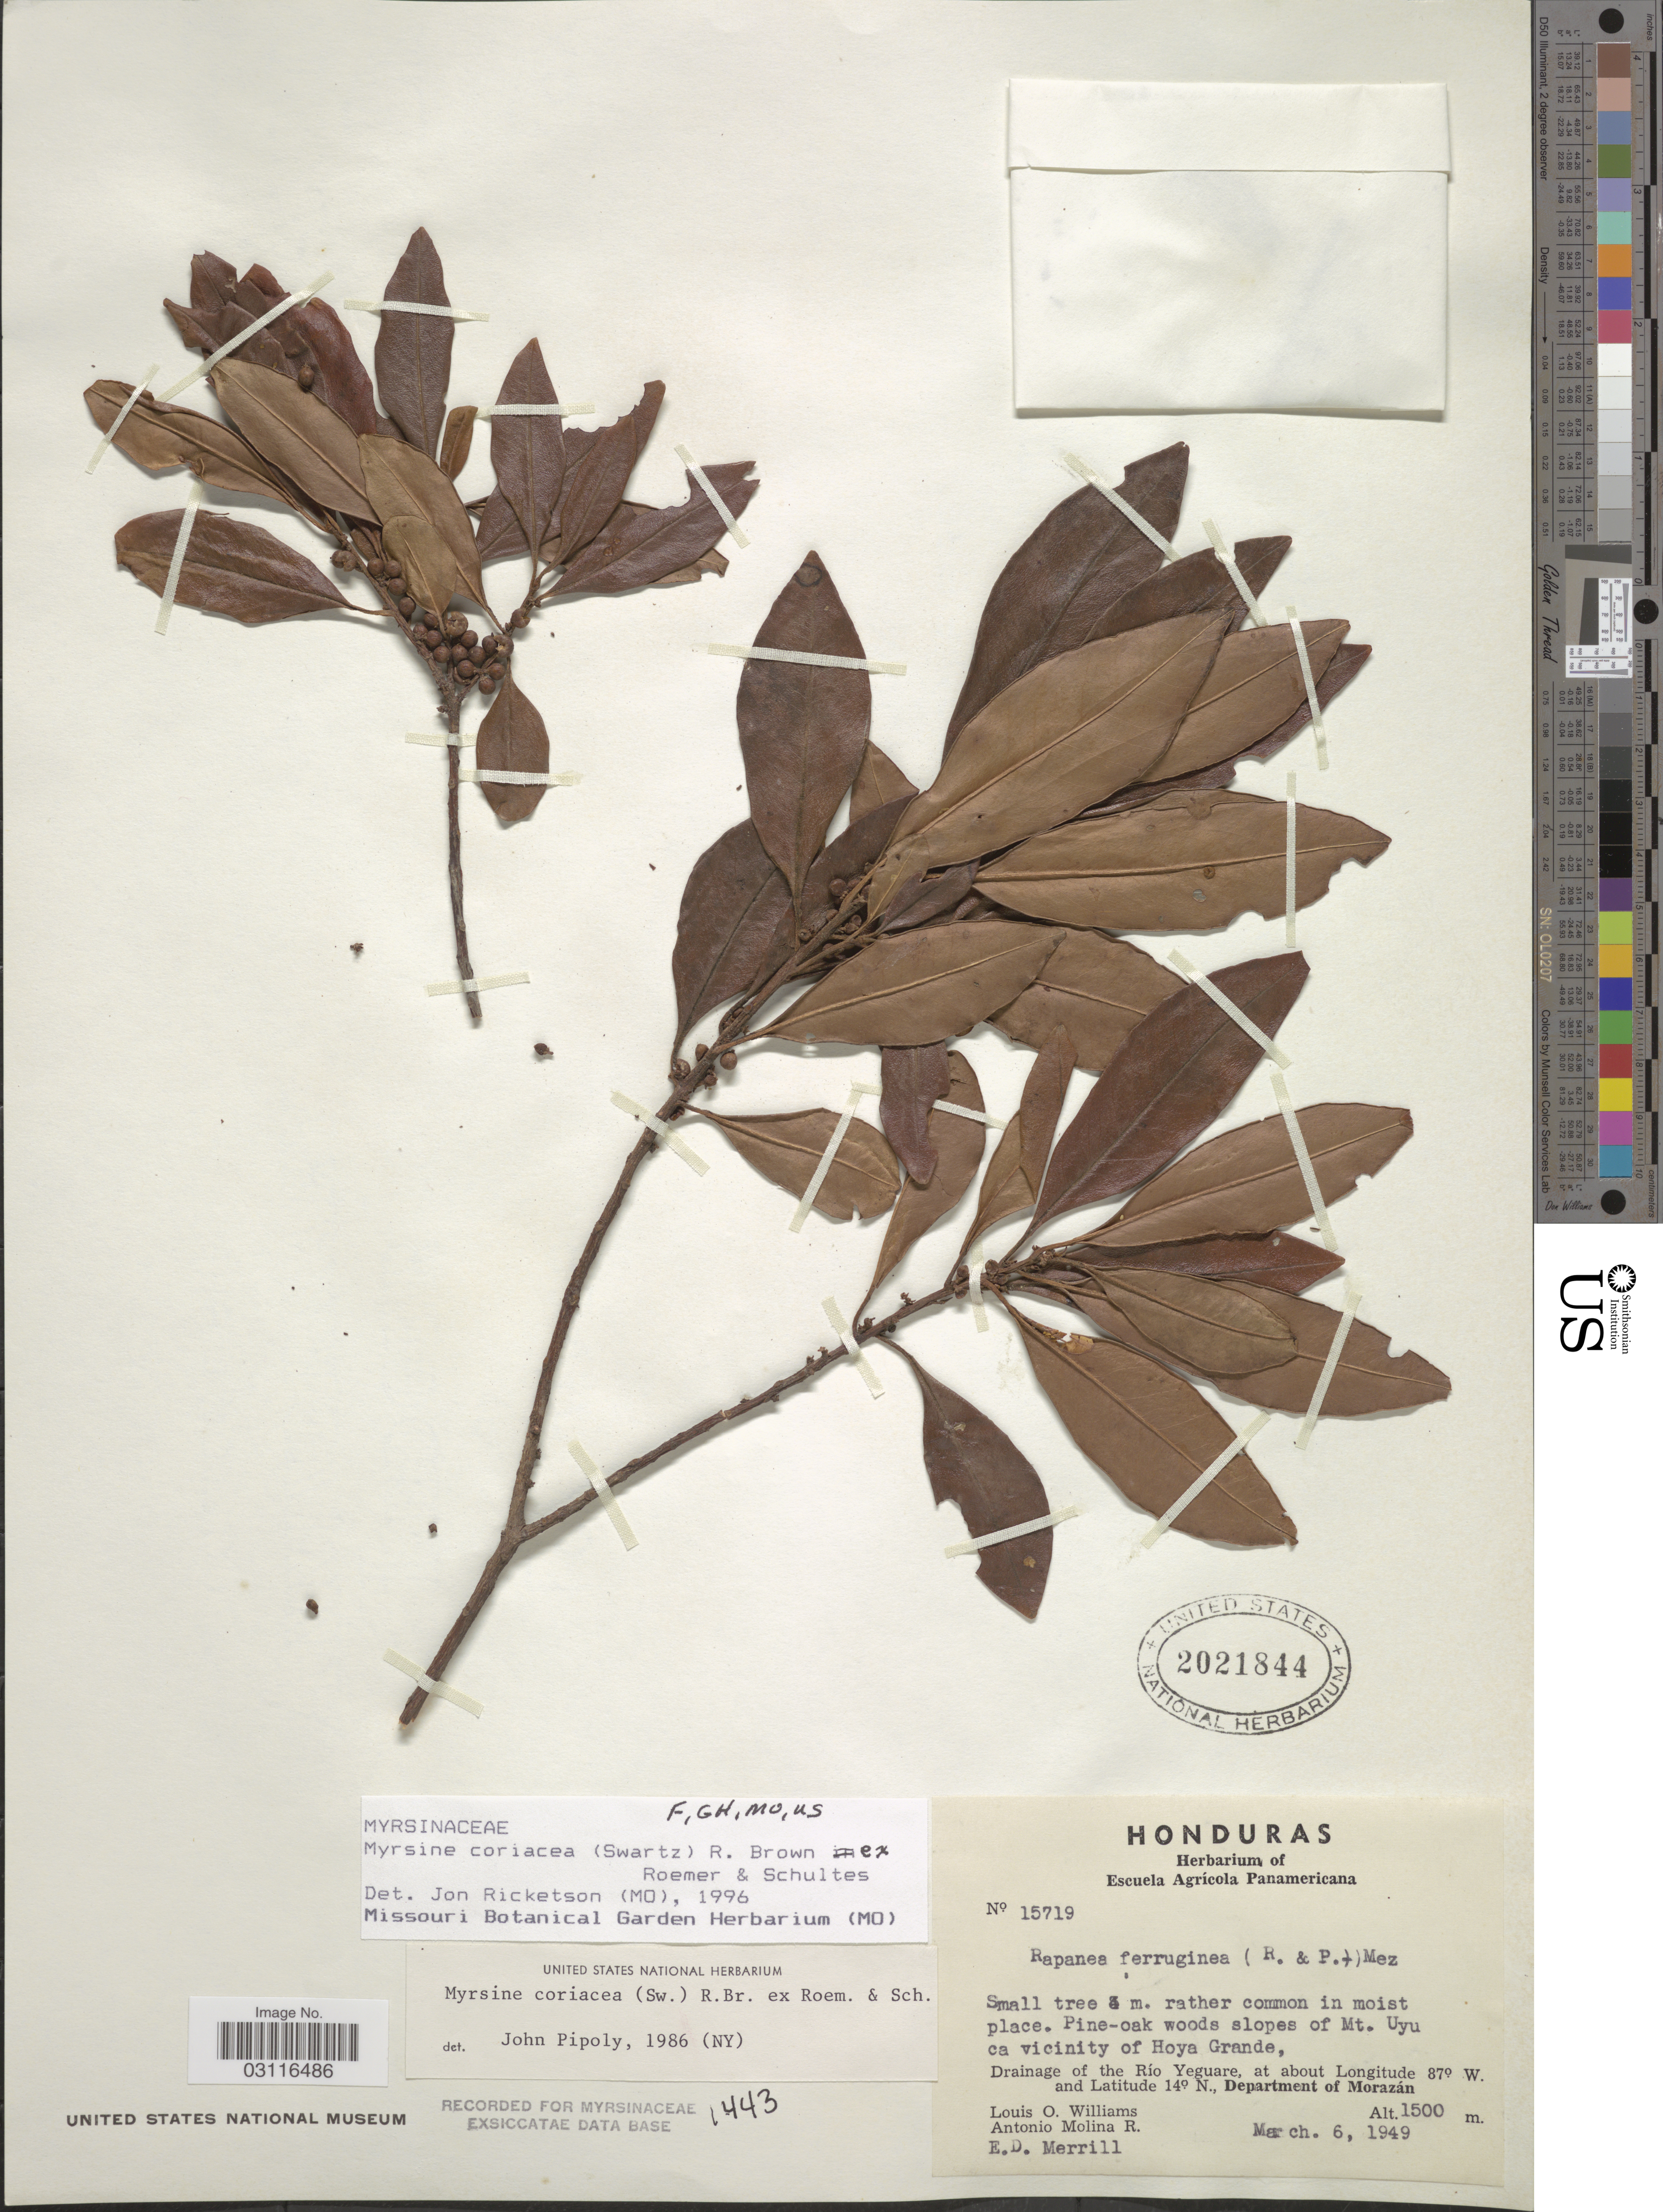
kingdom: Plantae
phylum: Tracheophyta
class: Magnoliopsida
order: Ericales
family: Primulaceae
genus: Myrsine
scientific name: Myrsine coriacea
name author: (Sw.) R. Br. ex Roem. & Schult.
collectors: L. O. Williams & A. Molina R.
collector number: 15719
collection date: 1949-03-06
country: Honduras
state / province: Fco. Morazán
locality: Pine-oak woods slopes of Mt. Uyuca vicinity of Hoya Grande, Drainage of the Río Yeguare, Department of Morazán.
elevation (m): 1500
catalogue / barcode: US 2021844